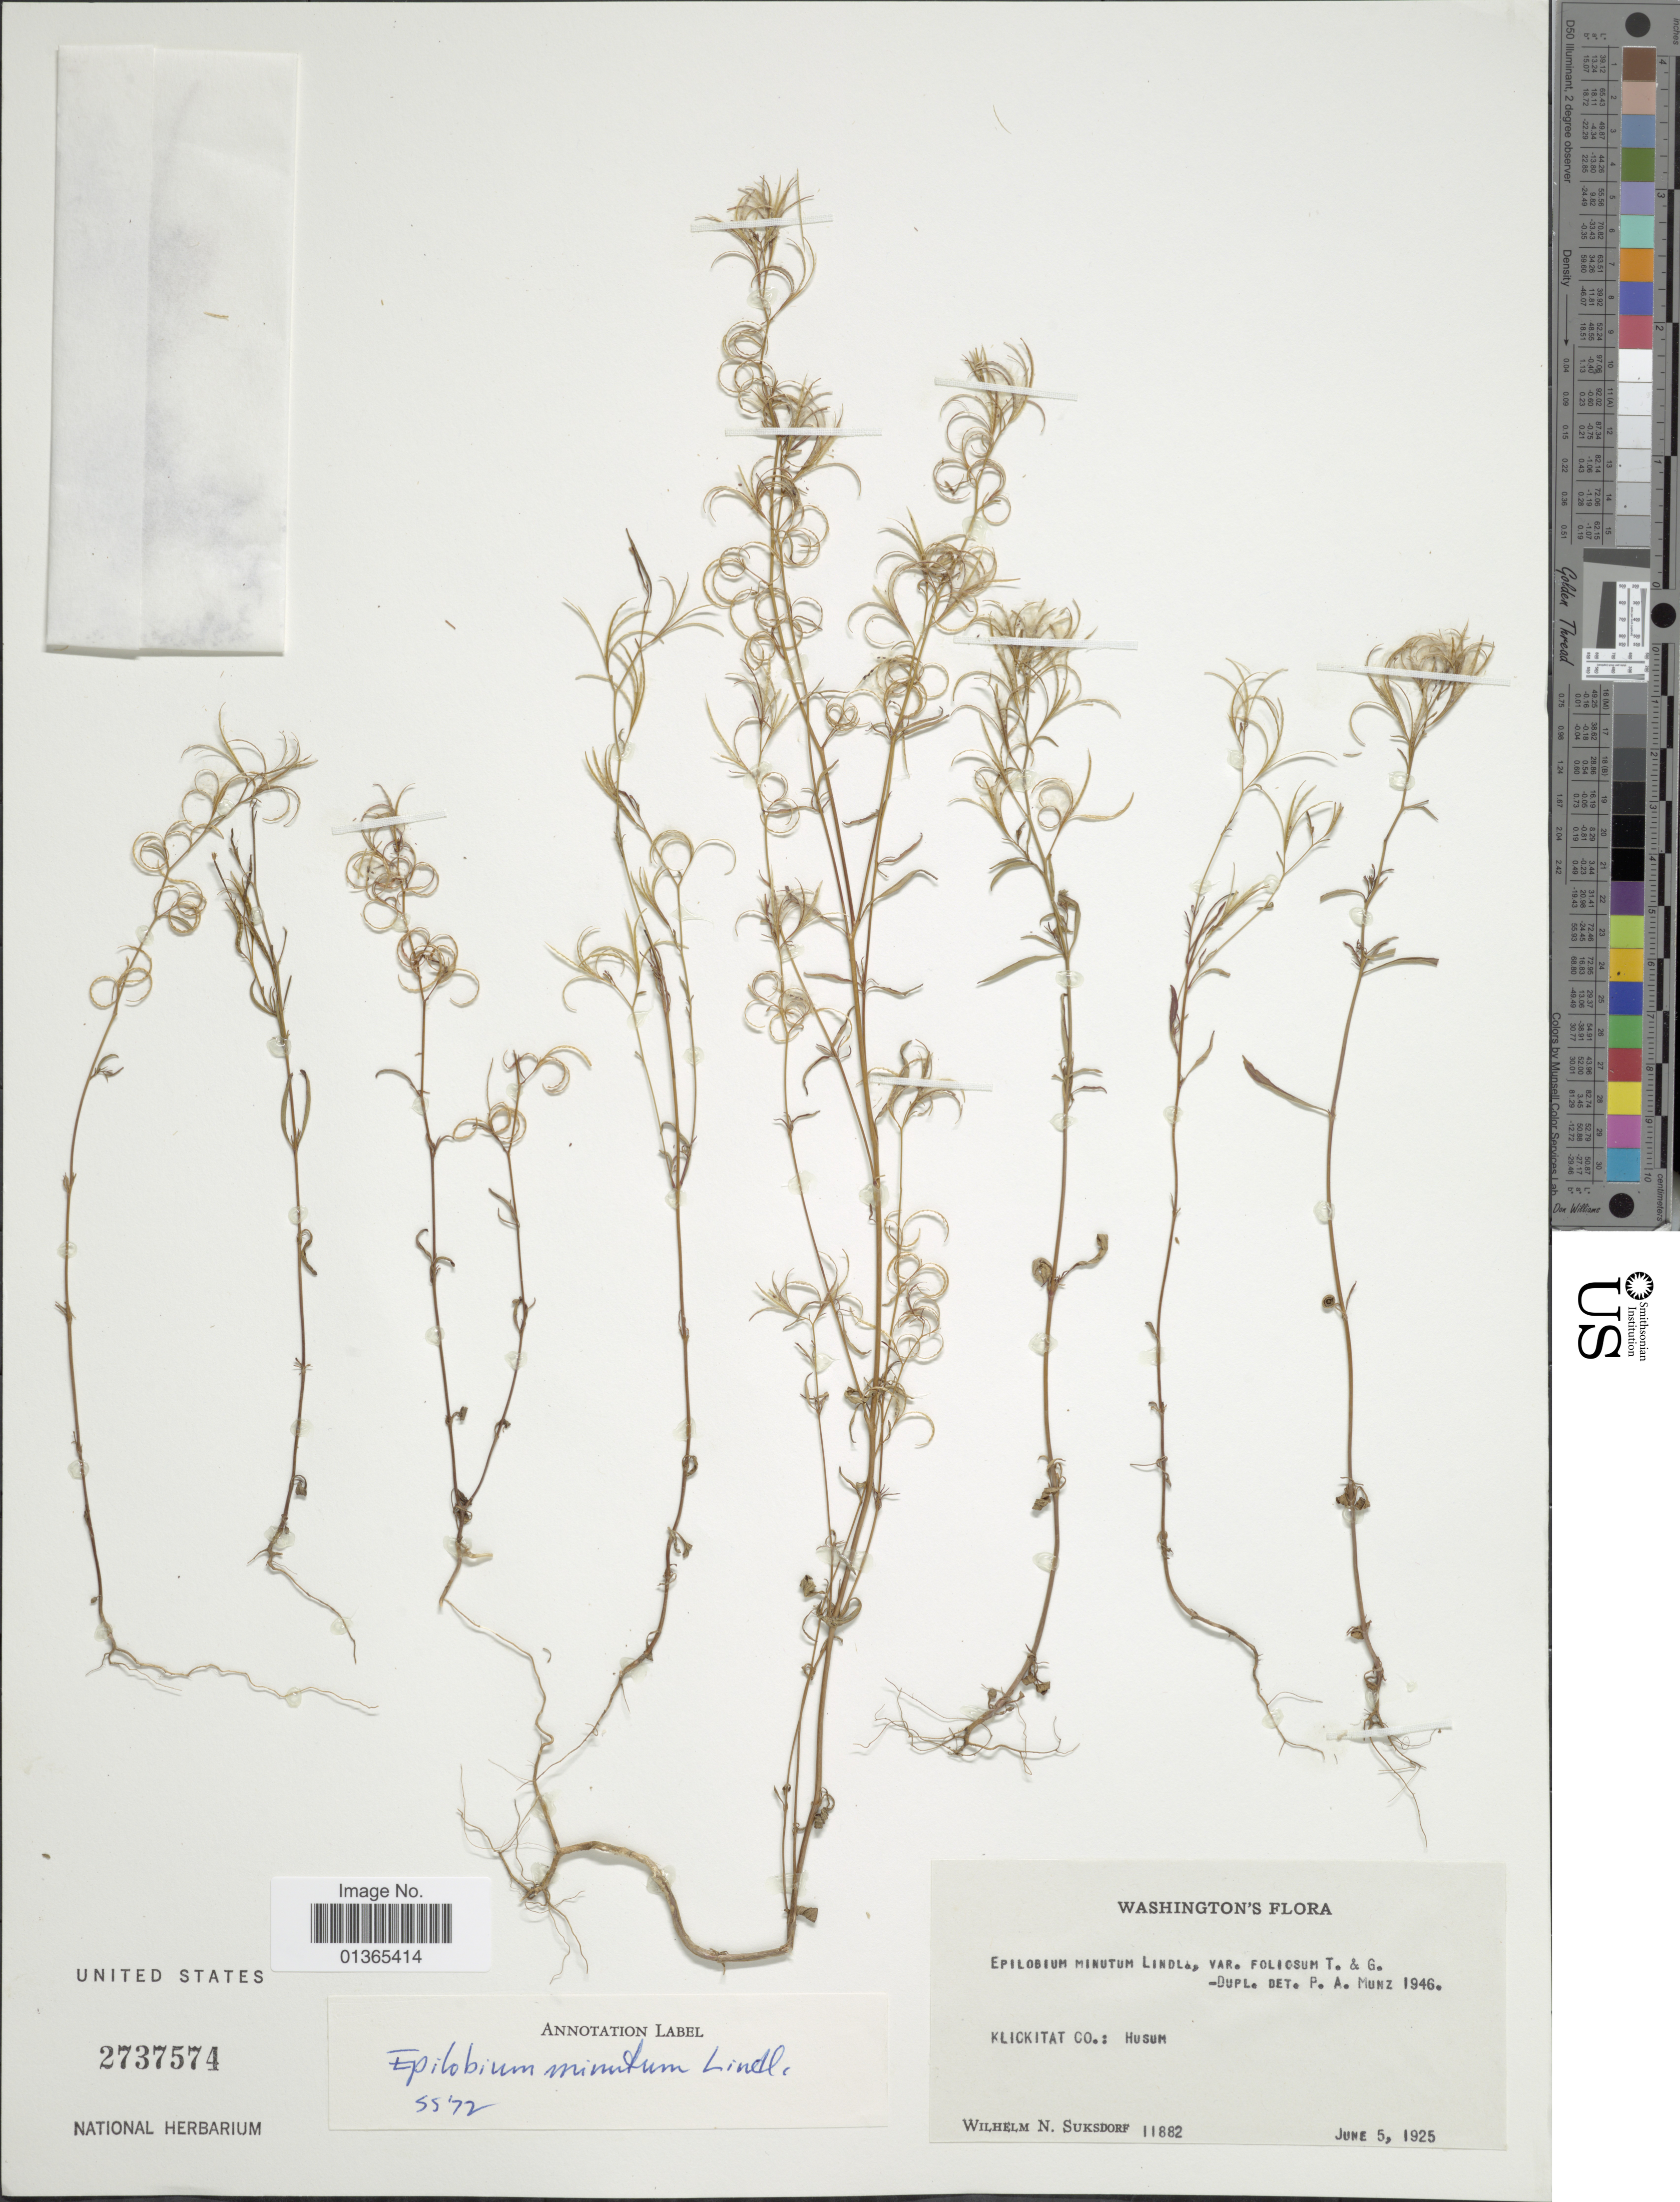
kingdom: Plantae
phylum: Tracheophyta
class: Magnoliopsida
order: Myrtales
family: Onagraceae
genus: Epilobium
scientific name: Epilobium minutum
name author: Lindl. ex Lehm.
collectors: W. N. Suksdorf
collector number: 11882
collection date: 1925-06-05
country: United States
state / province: Washington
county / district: Klickitat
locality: Klickitat Co.: Husum.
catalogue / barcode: US 2737574